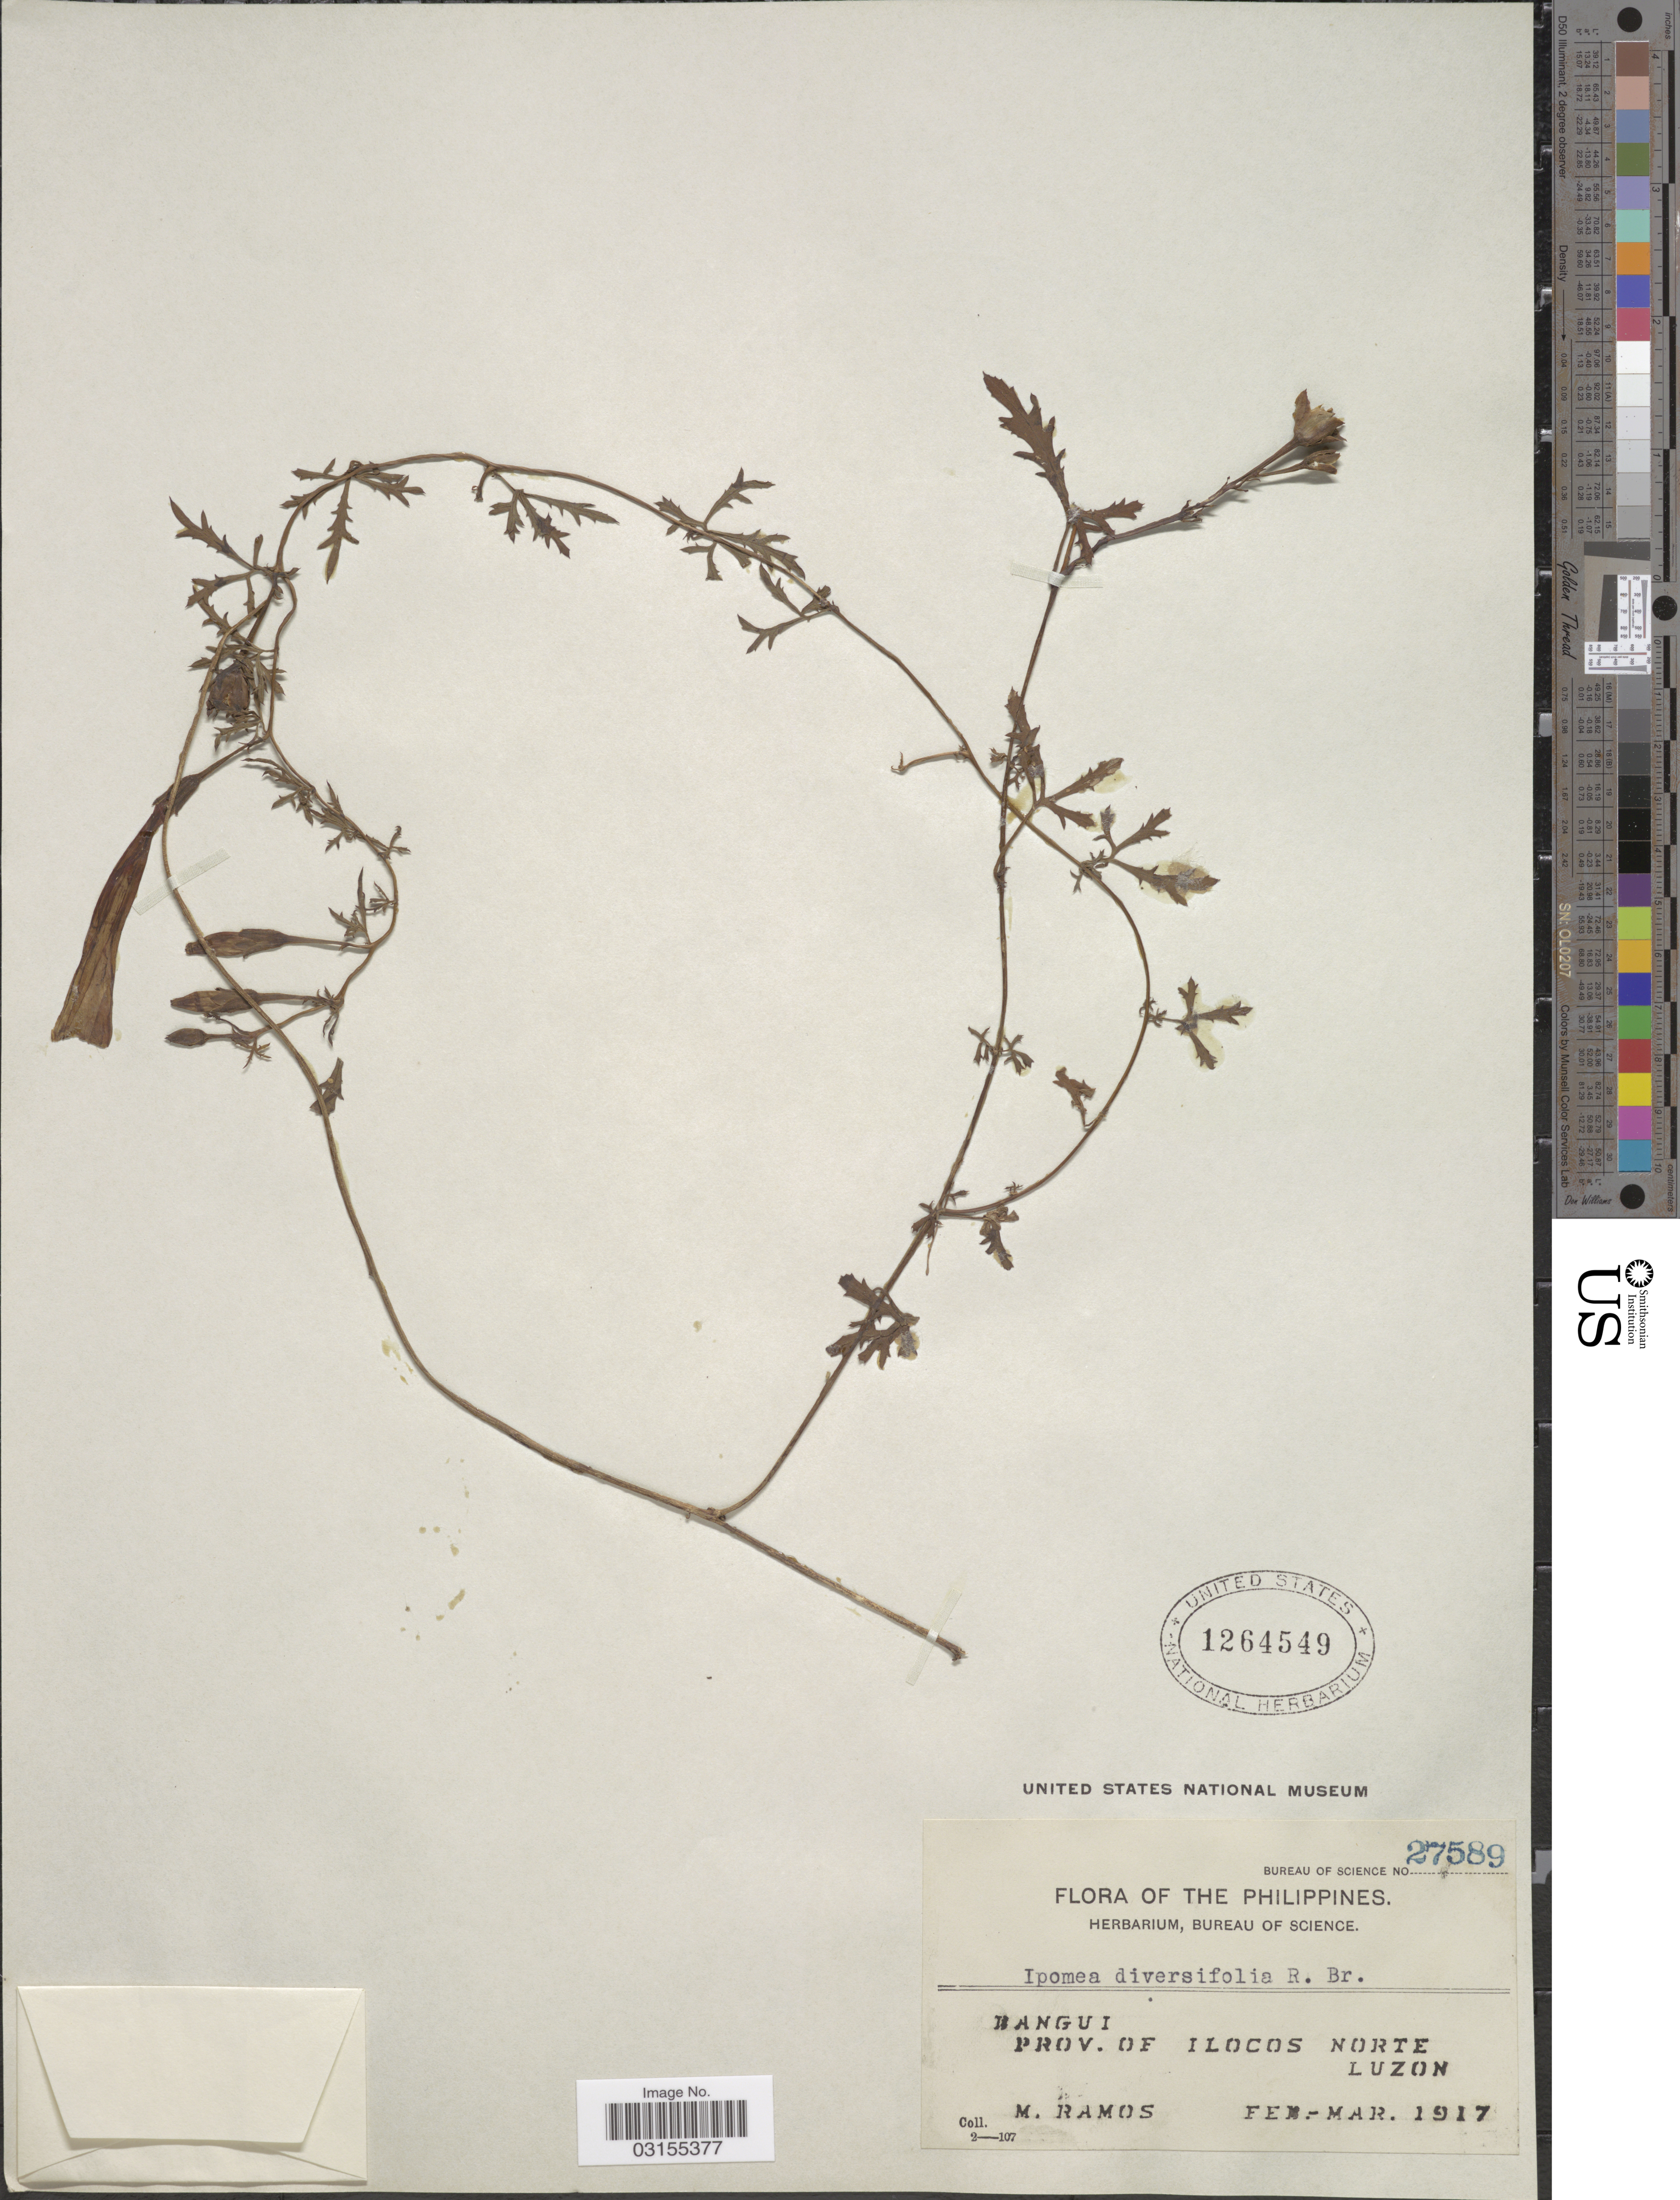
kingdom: Plantae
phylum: Tracheophyta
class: Magnoliopsida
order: Solanales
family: Convolvulaceae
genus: Ipomoea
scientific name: Ipomoea diversifolia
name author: Lindl.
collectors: M. Ramos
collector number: Bureau of Science 27589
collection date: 1917-02/1917-03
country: Philippines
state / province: Ilocos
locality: Bangui, Prov. of Ilocos Norte, Luzon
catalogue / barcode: US 1264549